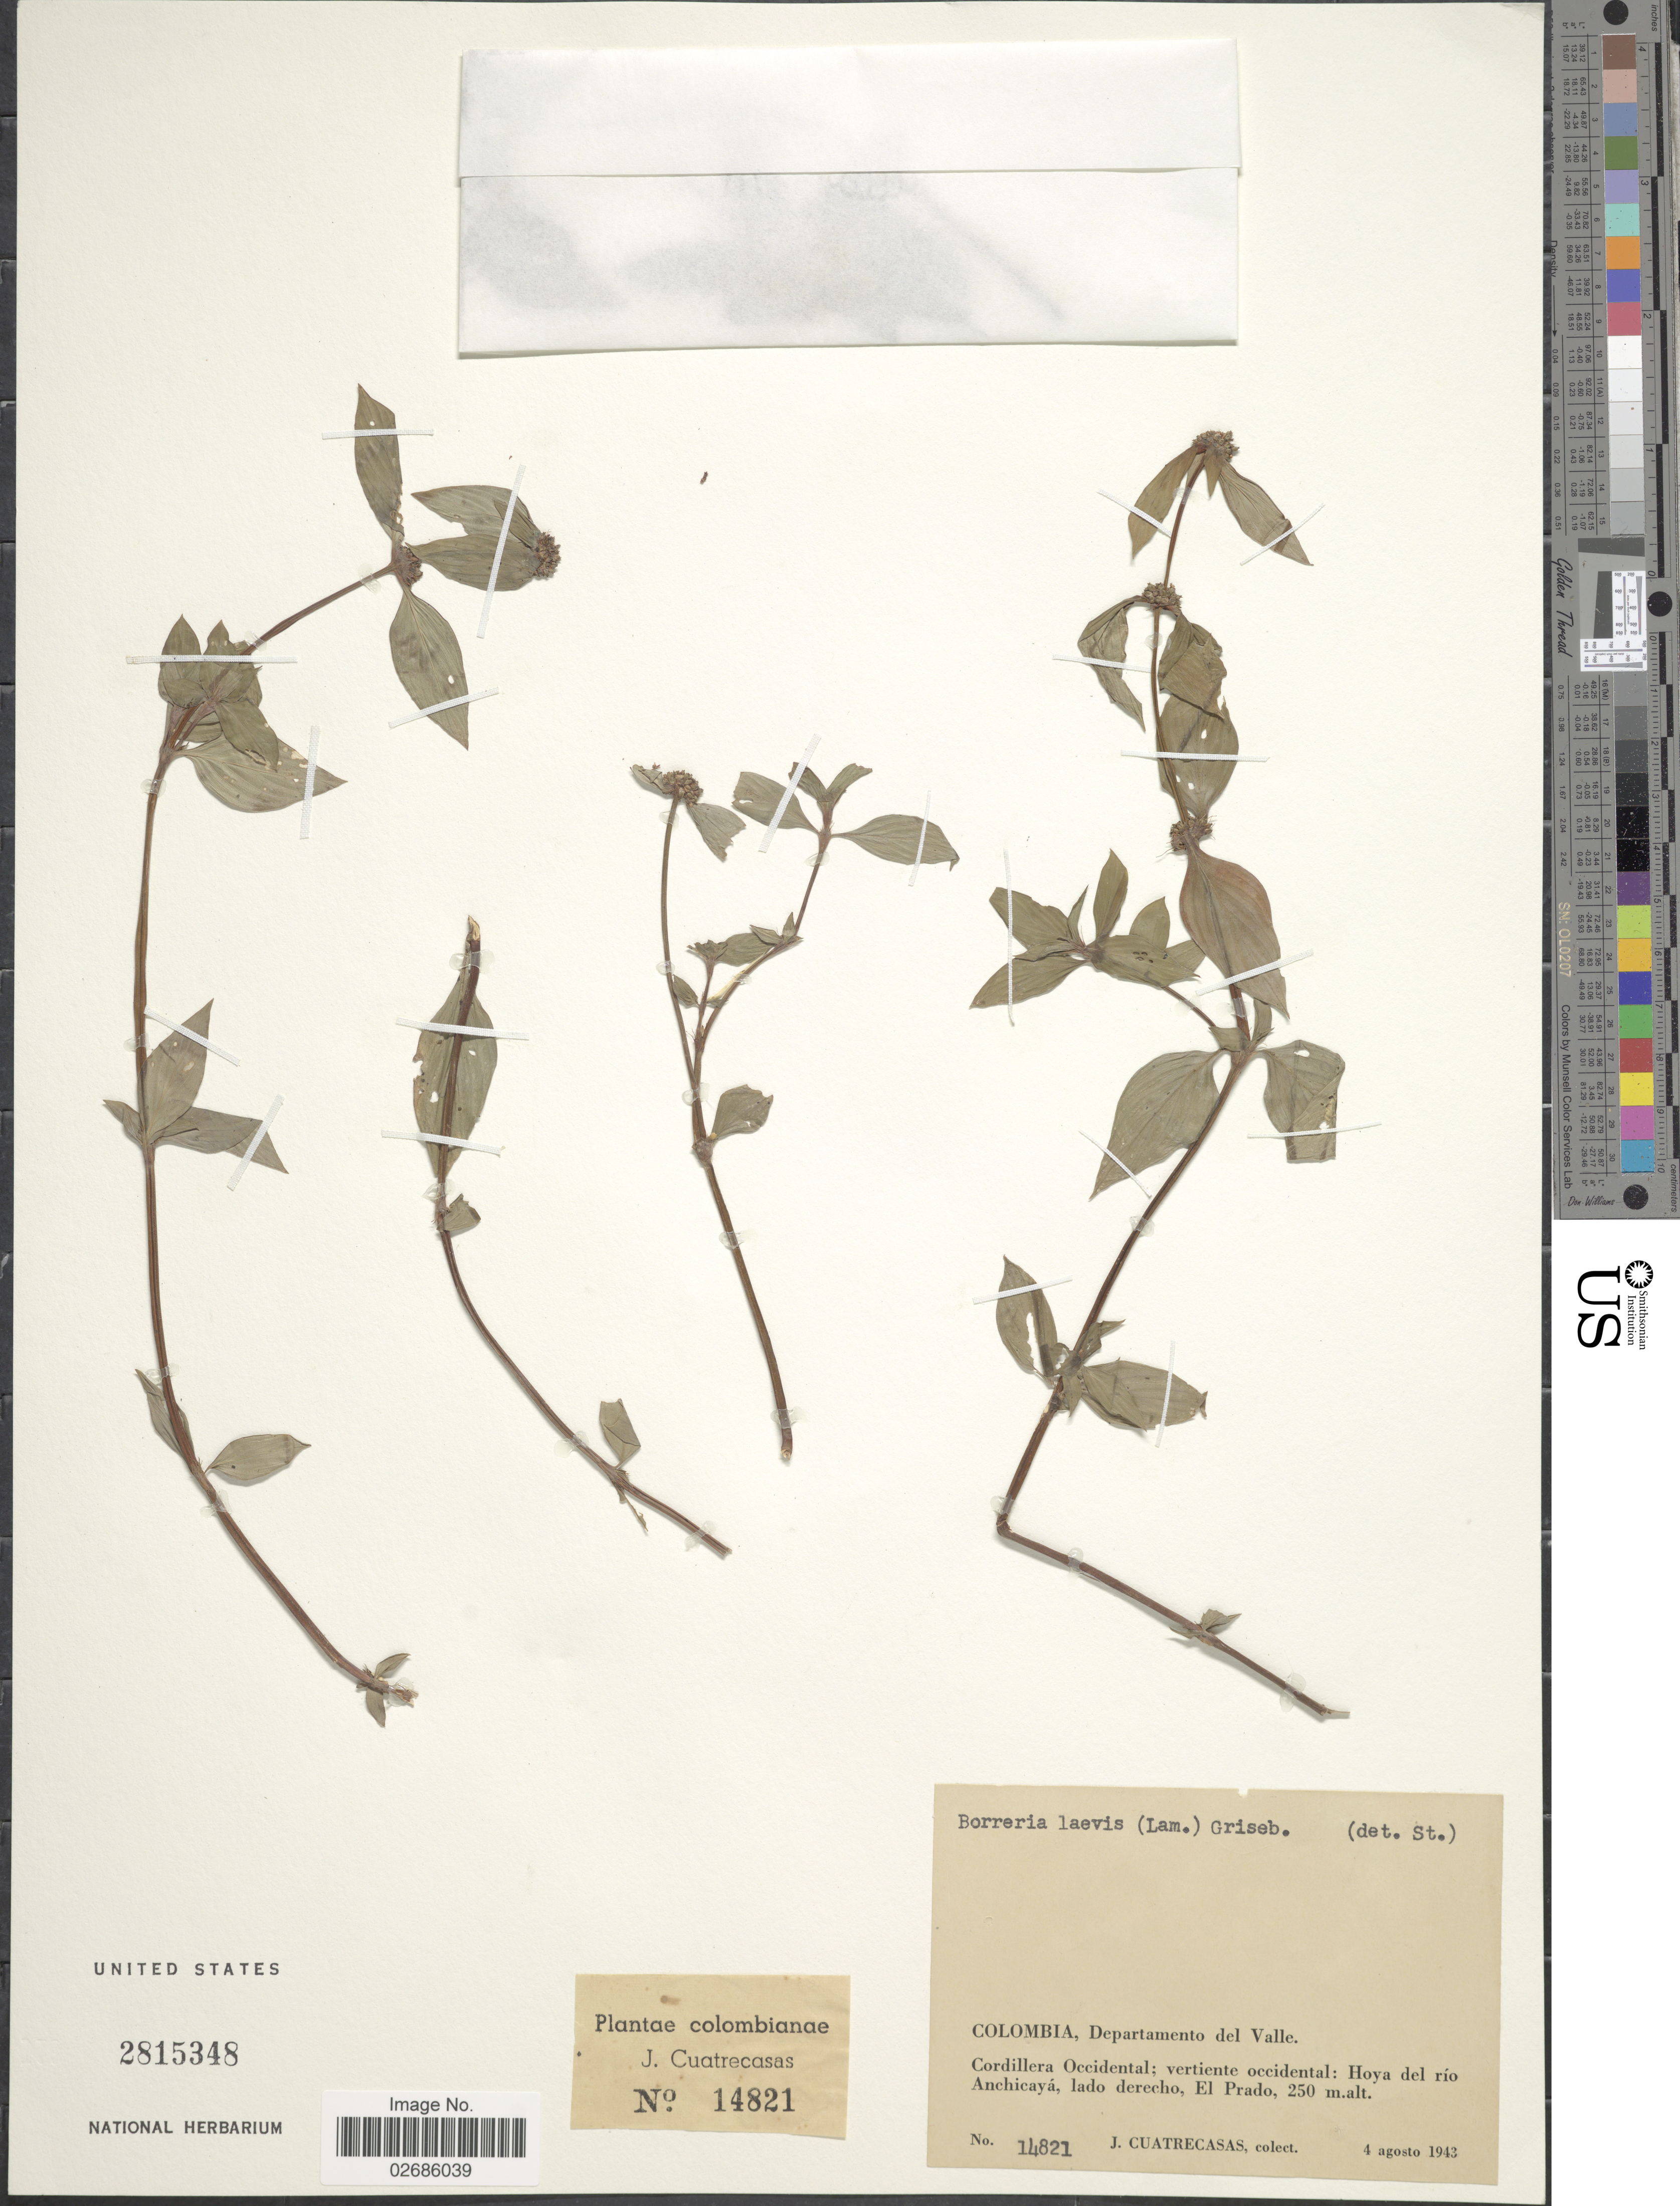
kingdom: Plantae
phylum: Tracheophyta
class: Magnoliopsida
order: Gentianales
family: Rubiaceae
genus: Borreria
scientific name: Borreria assurgens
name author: (Ruiz & Pav.) Griseb.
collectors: J. Cuatrecasas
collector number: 14821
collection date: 1943-08-04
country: Colombia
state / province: Valle del Cauca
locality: Departamento del Valle. Cordillera Occidental; vertiente occidental: Hoya del río Anchicayá, lado derecho, El Prado.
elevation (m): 250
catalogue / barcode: US 2815348